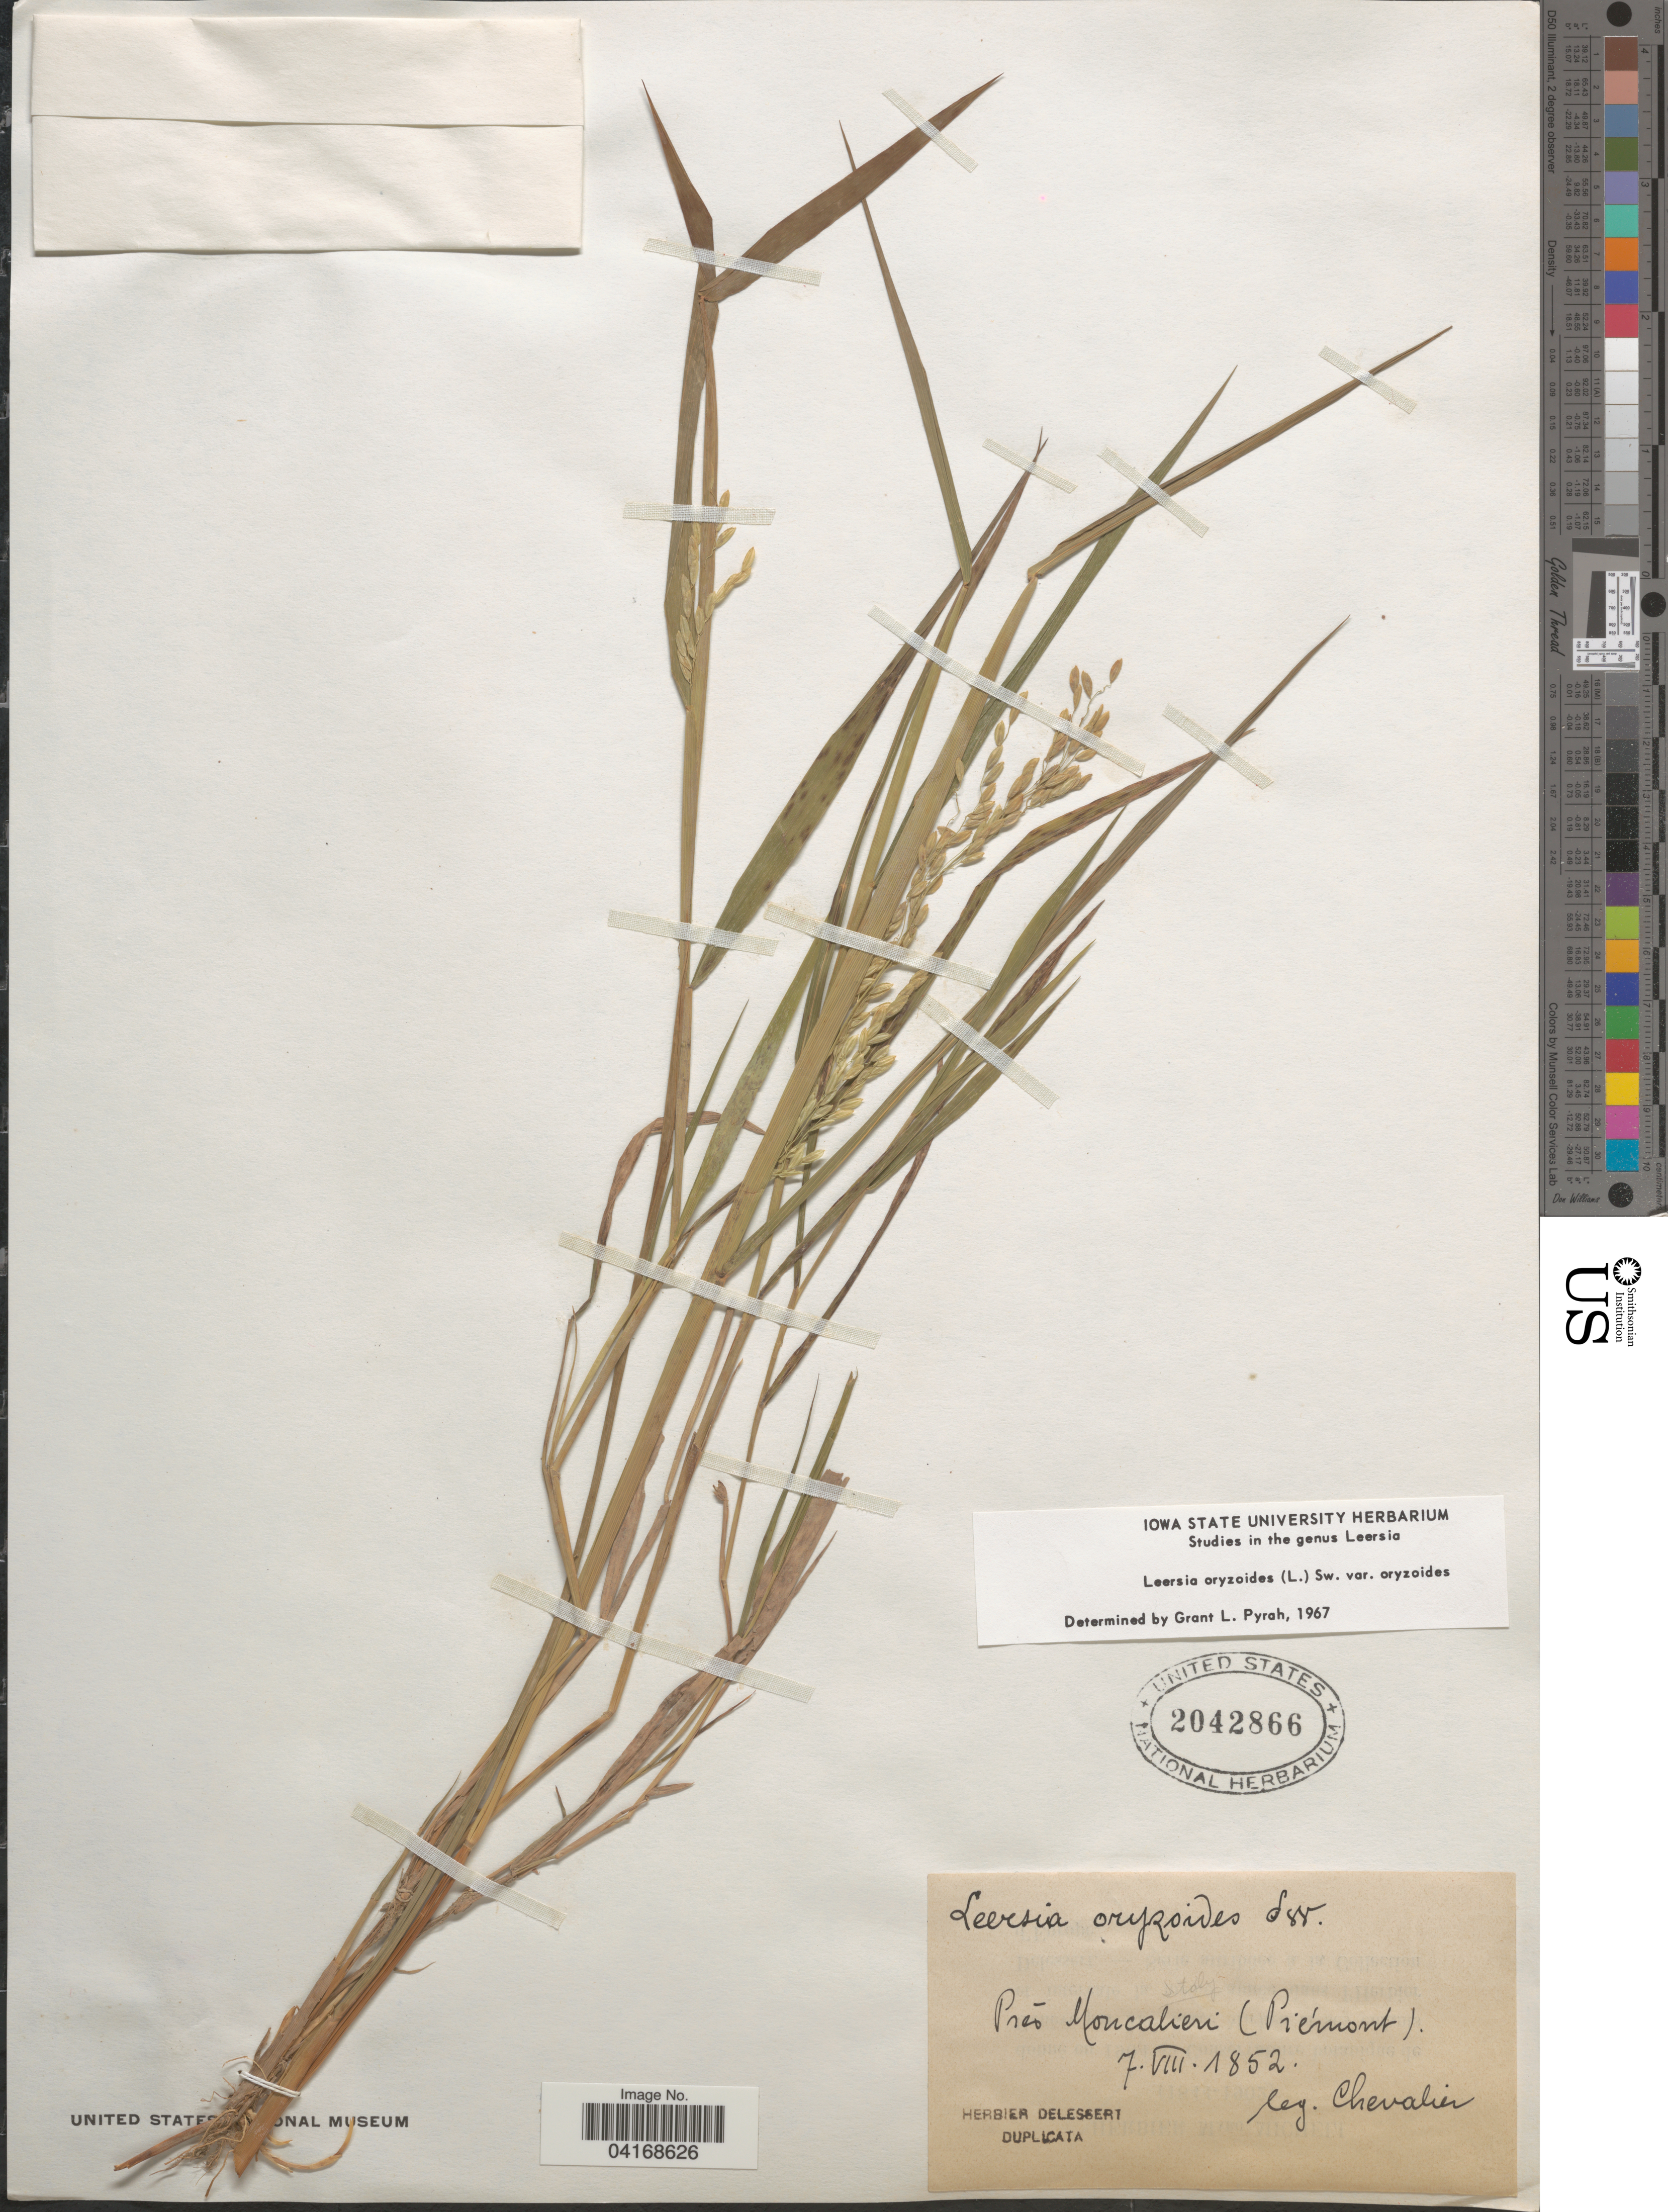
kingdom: Plantae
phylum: Tracheophyta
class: Liliopsida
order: Poales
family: Poaceae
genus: Leersia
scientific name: Leersia oryzoides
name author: (L.) Sw.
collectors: Chevalier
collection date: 1852-08-07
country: Italy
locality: Près Moncalieri (Piémont).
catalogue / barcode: US 2042866